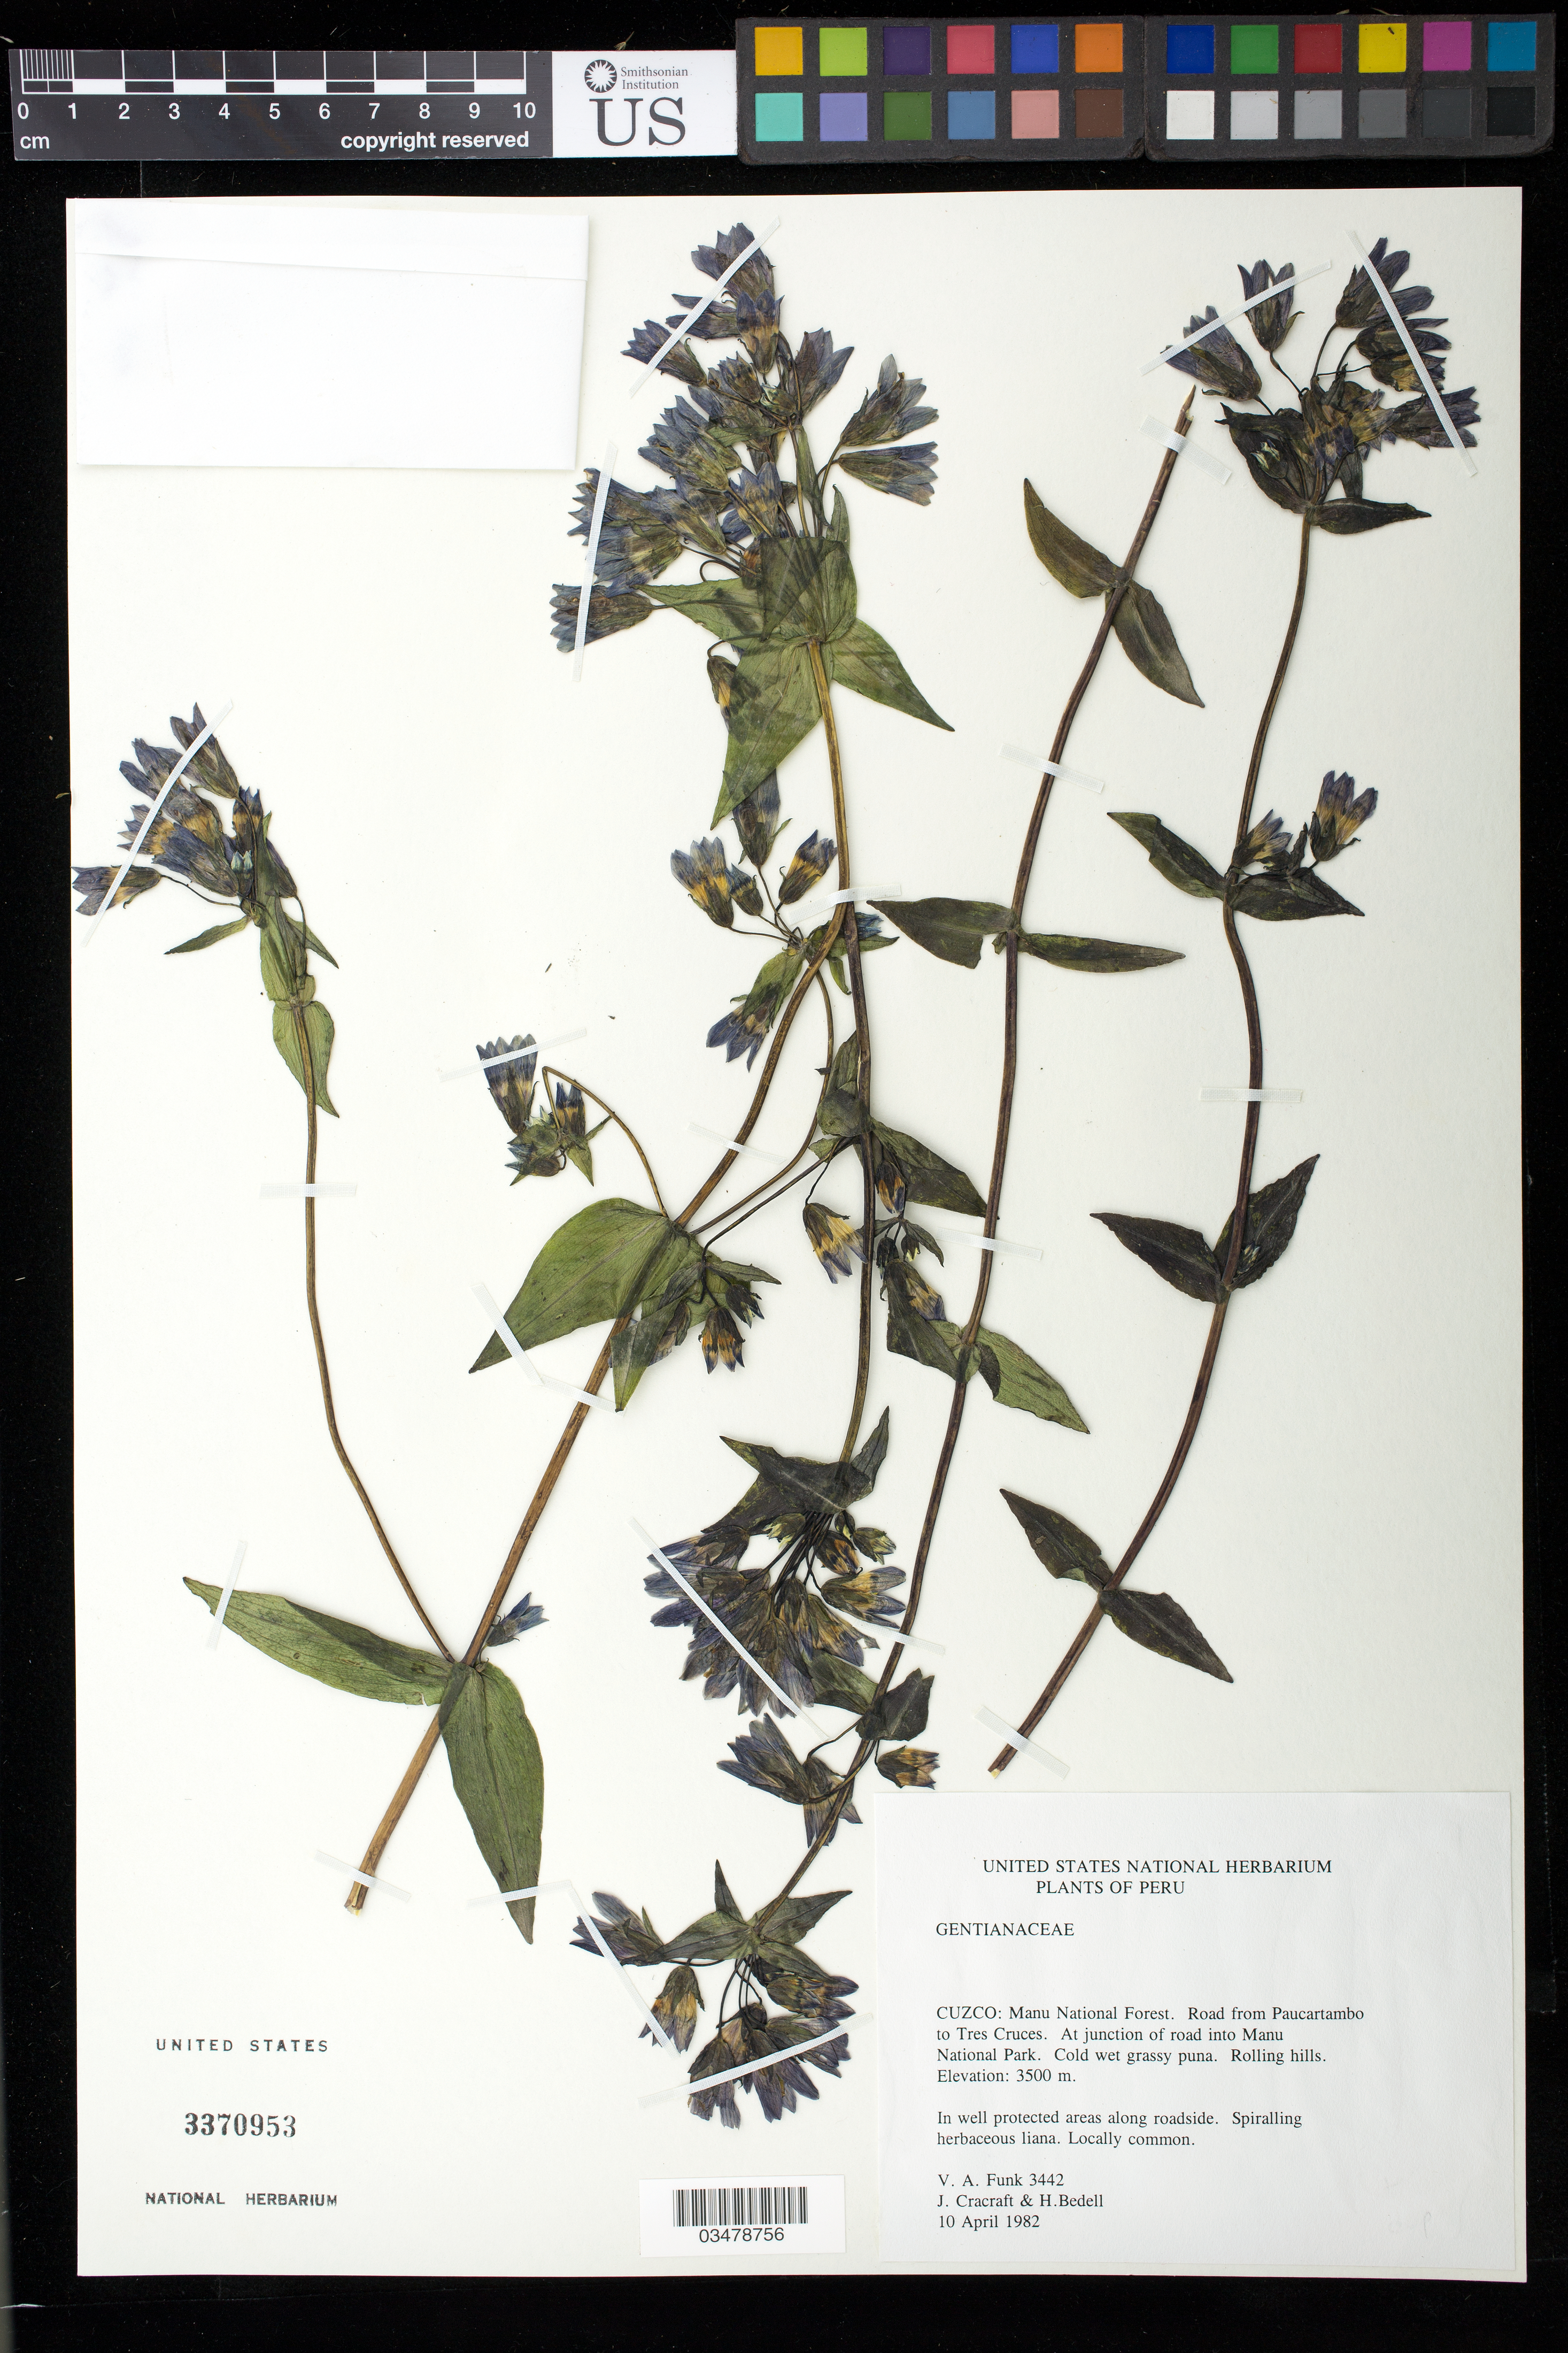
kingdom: Plantae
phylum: Tracheophyta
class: Magnoliopsida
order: Gentianales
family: Gentianaceae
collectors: V. Funk, J. L. Cracraft & H. G. Bedell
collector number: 3442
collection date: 1982-04-10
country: Peru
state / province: Cusco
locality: Manu National Forest. Road from Paucartambo to Tres Cruces. At junction of main road into Manu National Park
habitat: Cold wet grassy puna; rolling hills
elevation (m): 3500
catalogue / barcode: US 3370953